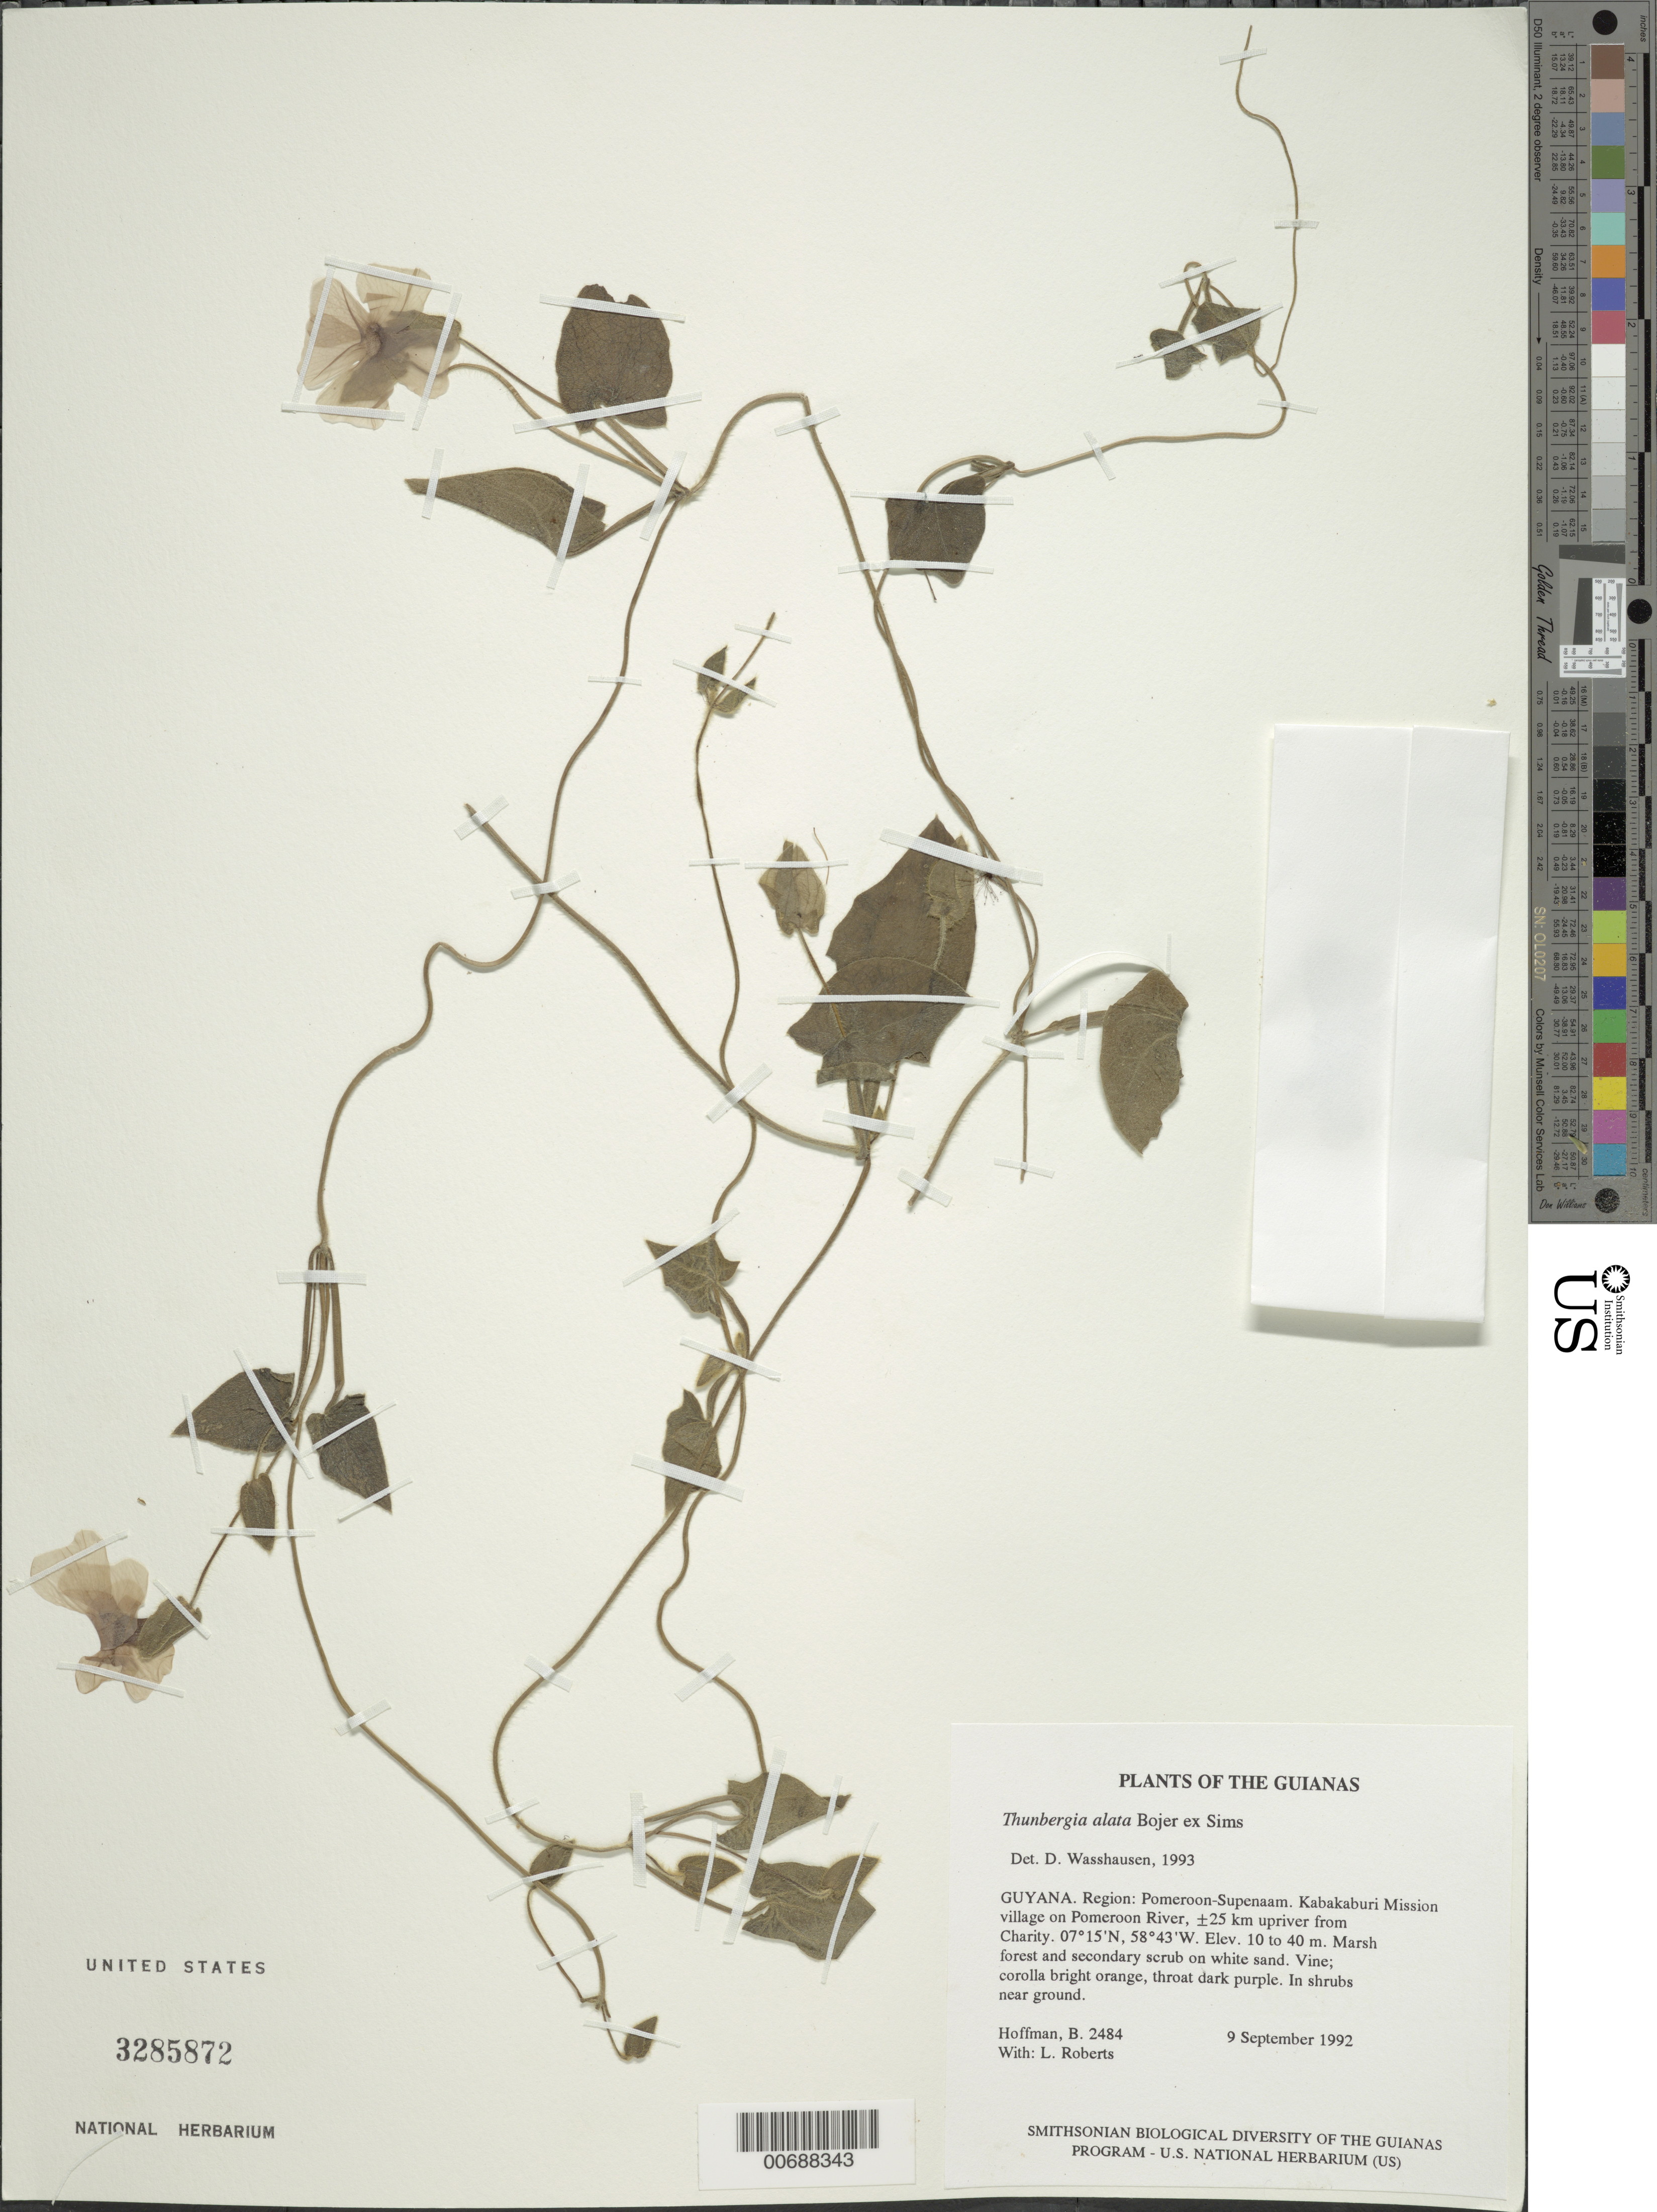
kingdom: Plantae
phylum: Tracheophyta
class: Magnoliopsida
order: Lamiales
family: Acanthaceae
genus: Thunbergia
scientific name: Thunbergia alata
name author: Bojer ex Sims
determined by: Wasshausen, Dieter C., (BOT), Smithsonian Institution - National Museum of Natural History (UNITED STATES)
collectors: B. Hoffman & L. Roberts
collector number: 2484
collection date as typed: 9 September 1992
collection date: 1992-09-09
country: Guyana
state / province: Pomeroon-Supenaam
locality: Kabakaburi Mission village, on Pomeroon River, ±25 km upriver from Charity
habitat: Marsh forest and secondary scrub on white sand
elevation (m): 10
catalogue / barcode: US 3285872